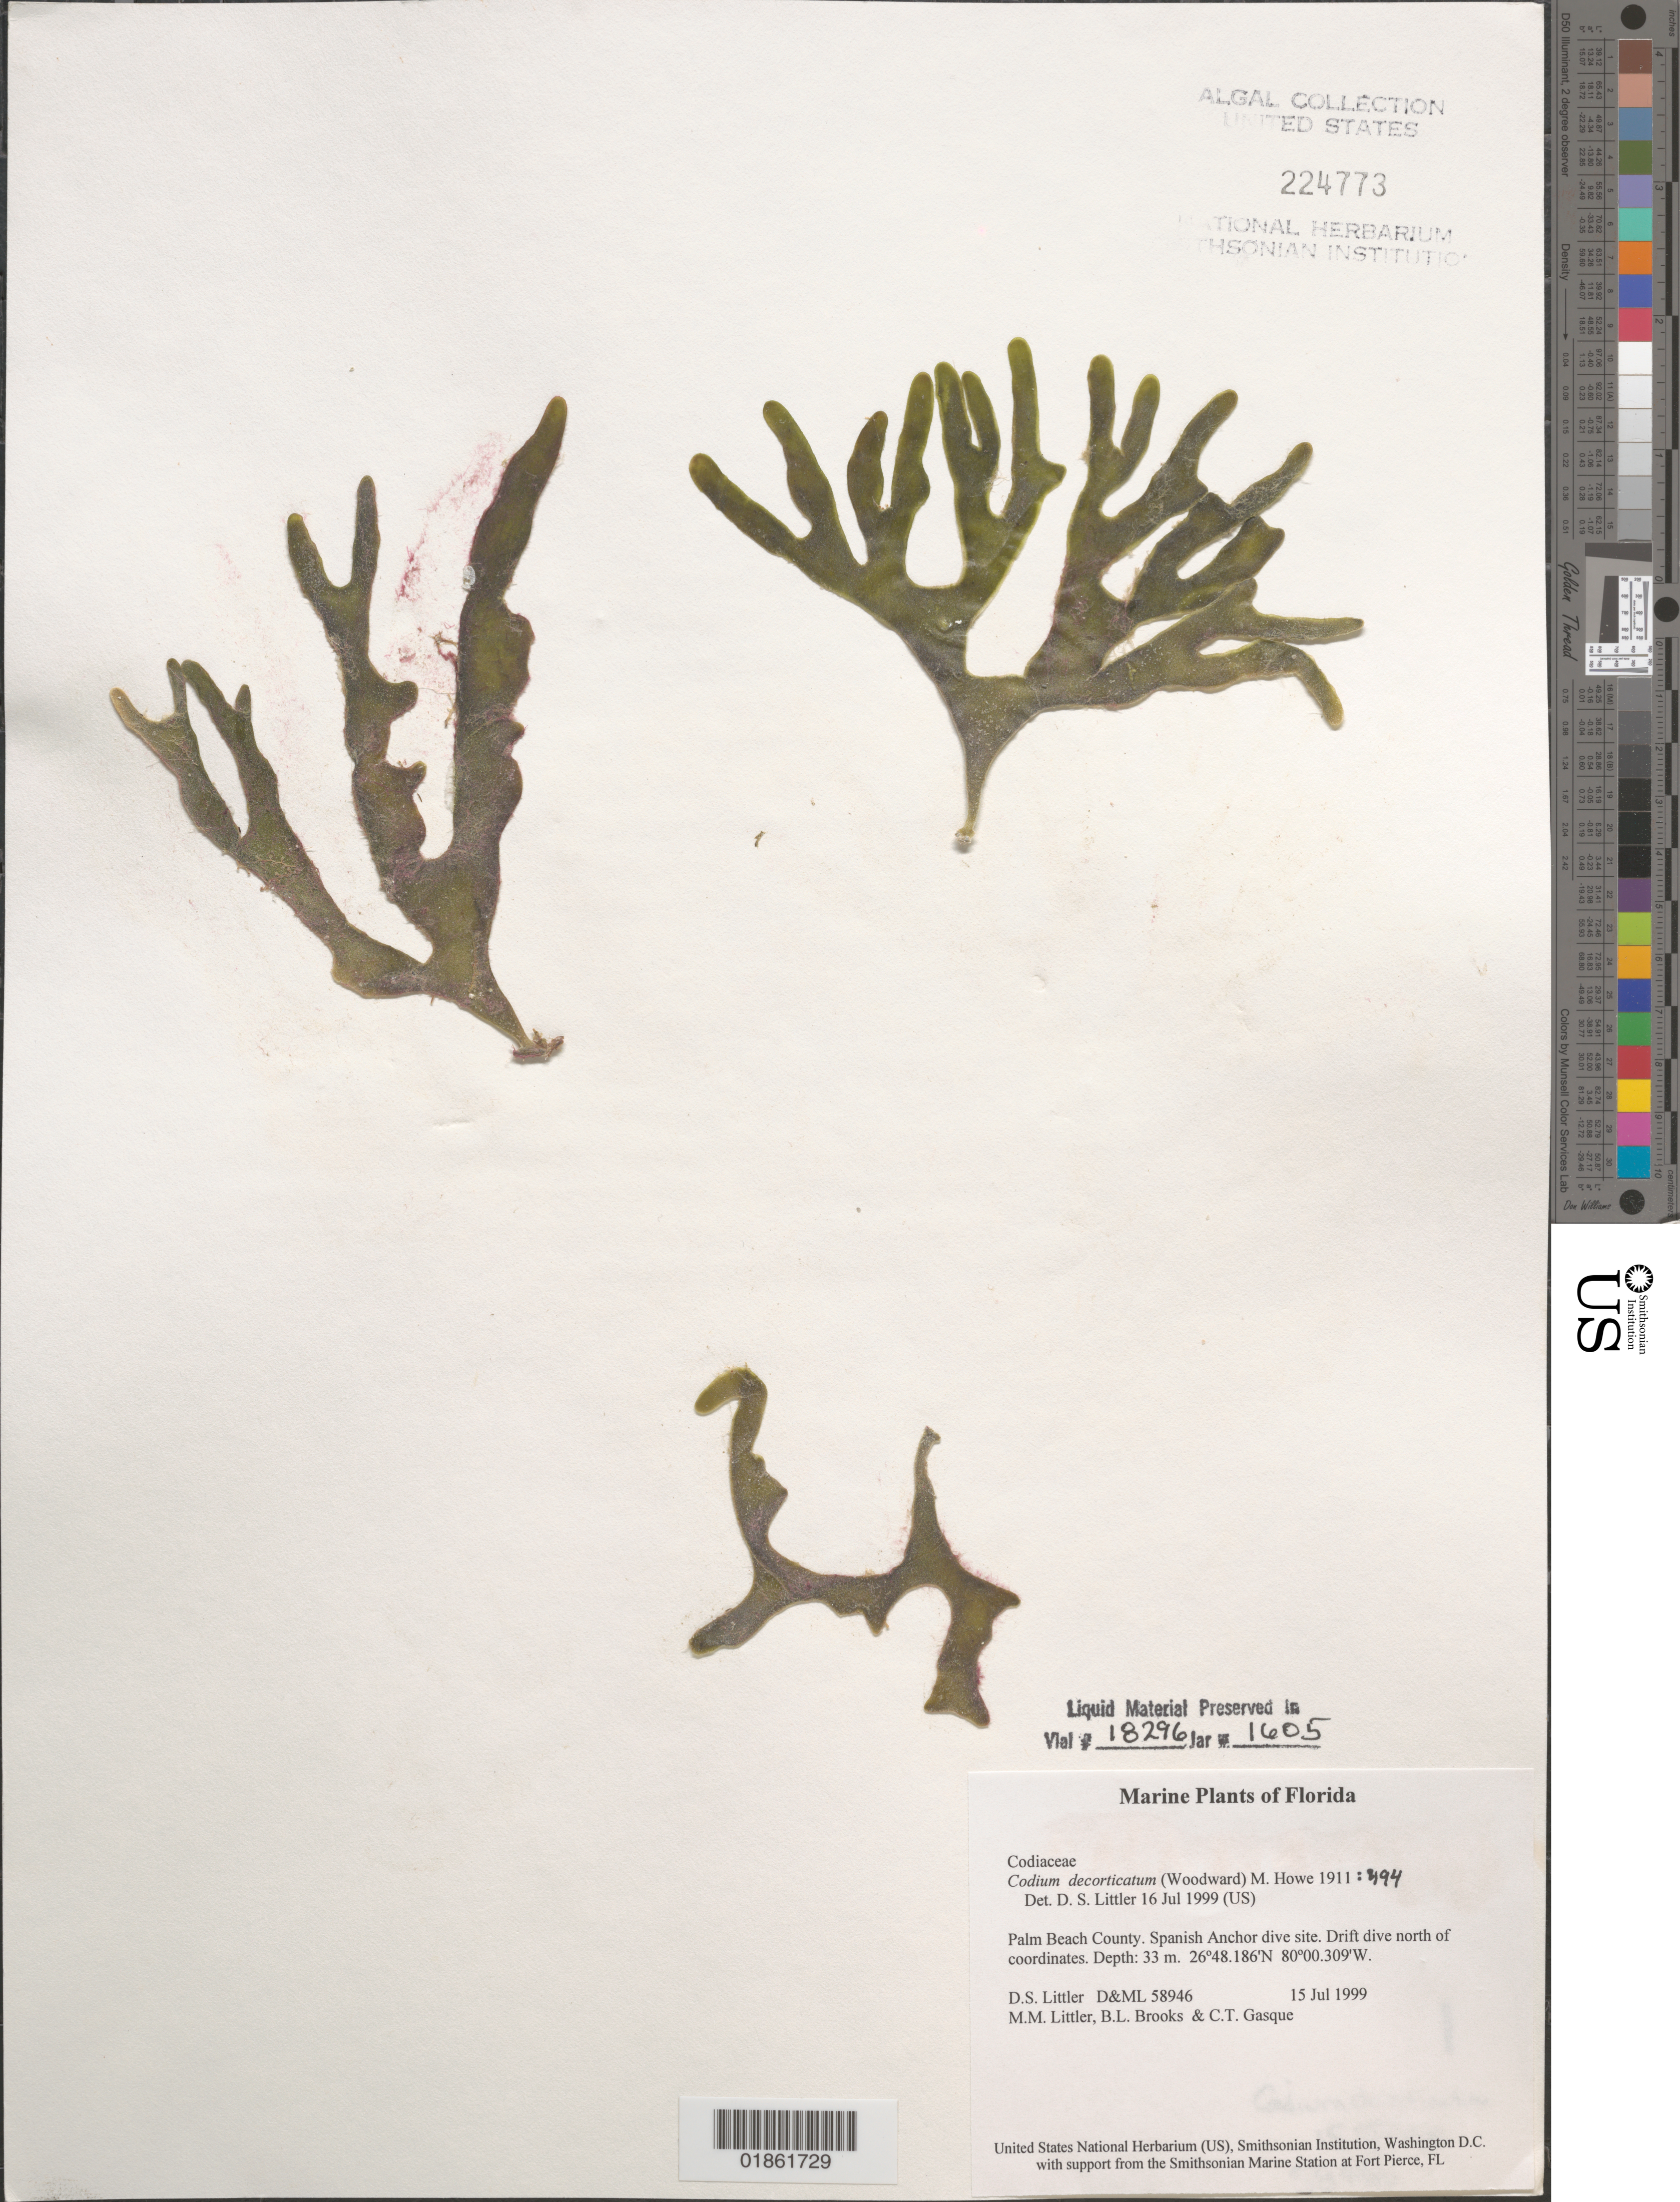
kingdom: Plantae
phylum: Chlorophyta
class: Ulvophyceae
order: Bryopsidales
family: Codiaceae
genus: Codium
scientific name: Codium decorticatum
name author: (Woodw.) M. Howe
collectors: D. S. Littler, M. M. Littler & C. Gasque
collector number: D&ML 58946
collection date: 1999-07-15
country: United States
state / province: Florida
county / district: Palm Beach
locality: West Palm Beach. Spanish Anchor dive site.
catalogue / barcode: US 224773